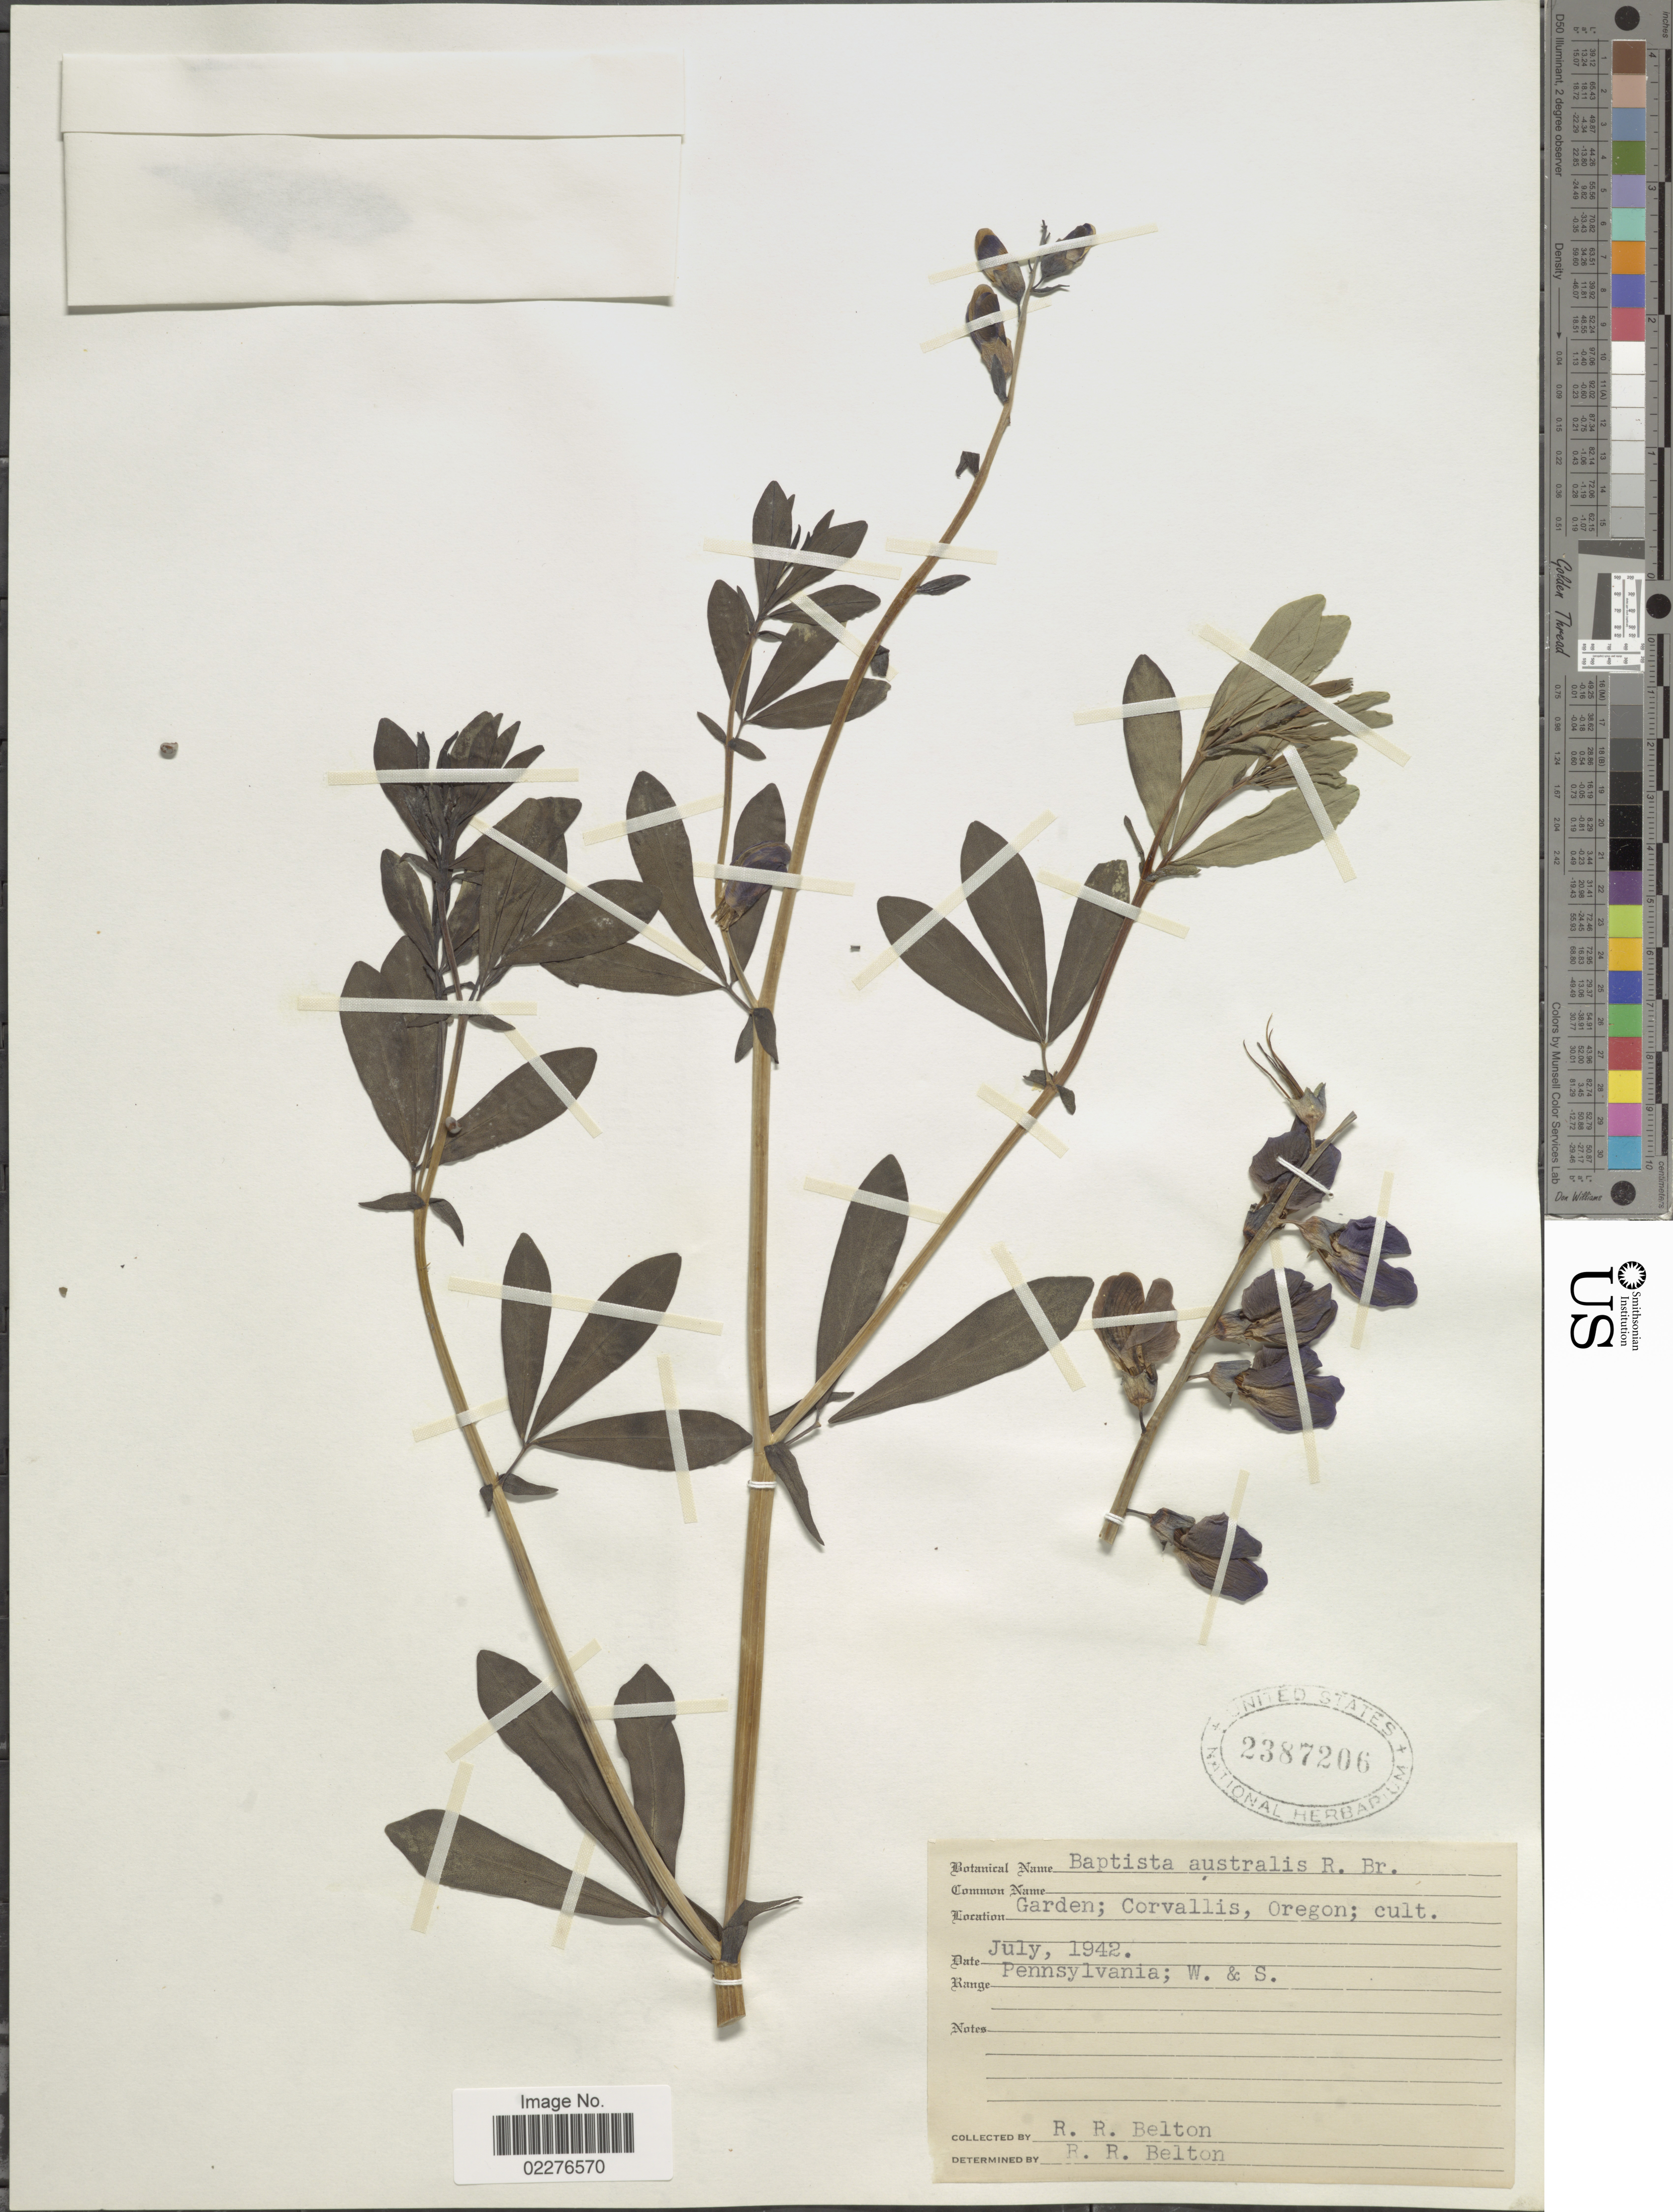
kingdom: Plantae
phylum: Tracheophyta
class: Magnoliopsida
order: Fabales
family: Fabaceae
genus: Baptisia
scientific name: Baptisia australis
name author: (L.) R. Br.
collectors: R. Belton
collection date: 1942-07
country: United States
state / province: Pennsylvania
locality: Pennsylvania; W. & S.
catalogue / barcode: US 2387206